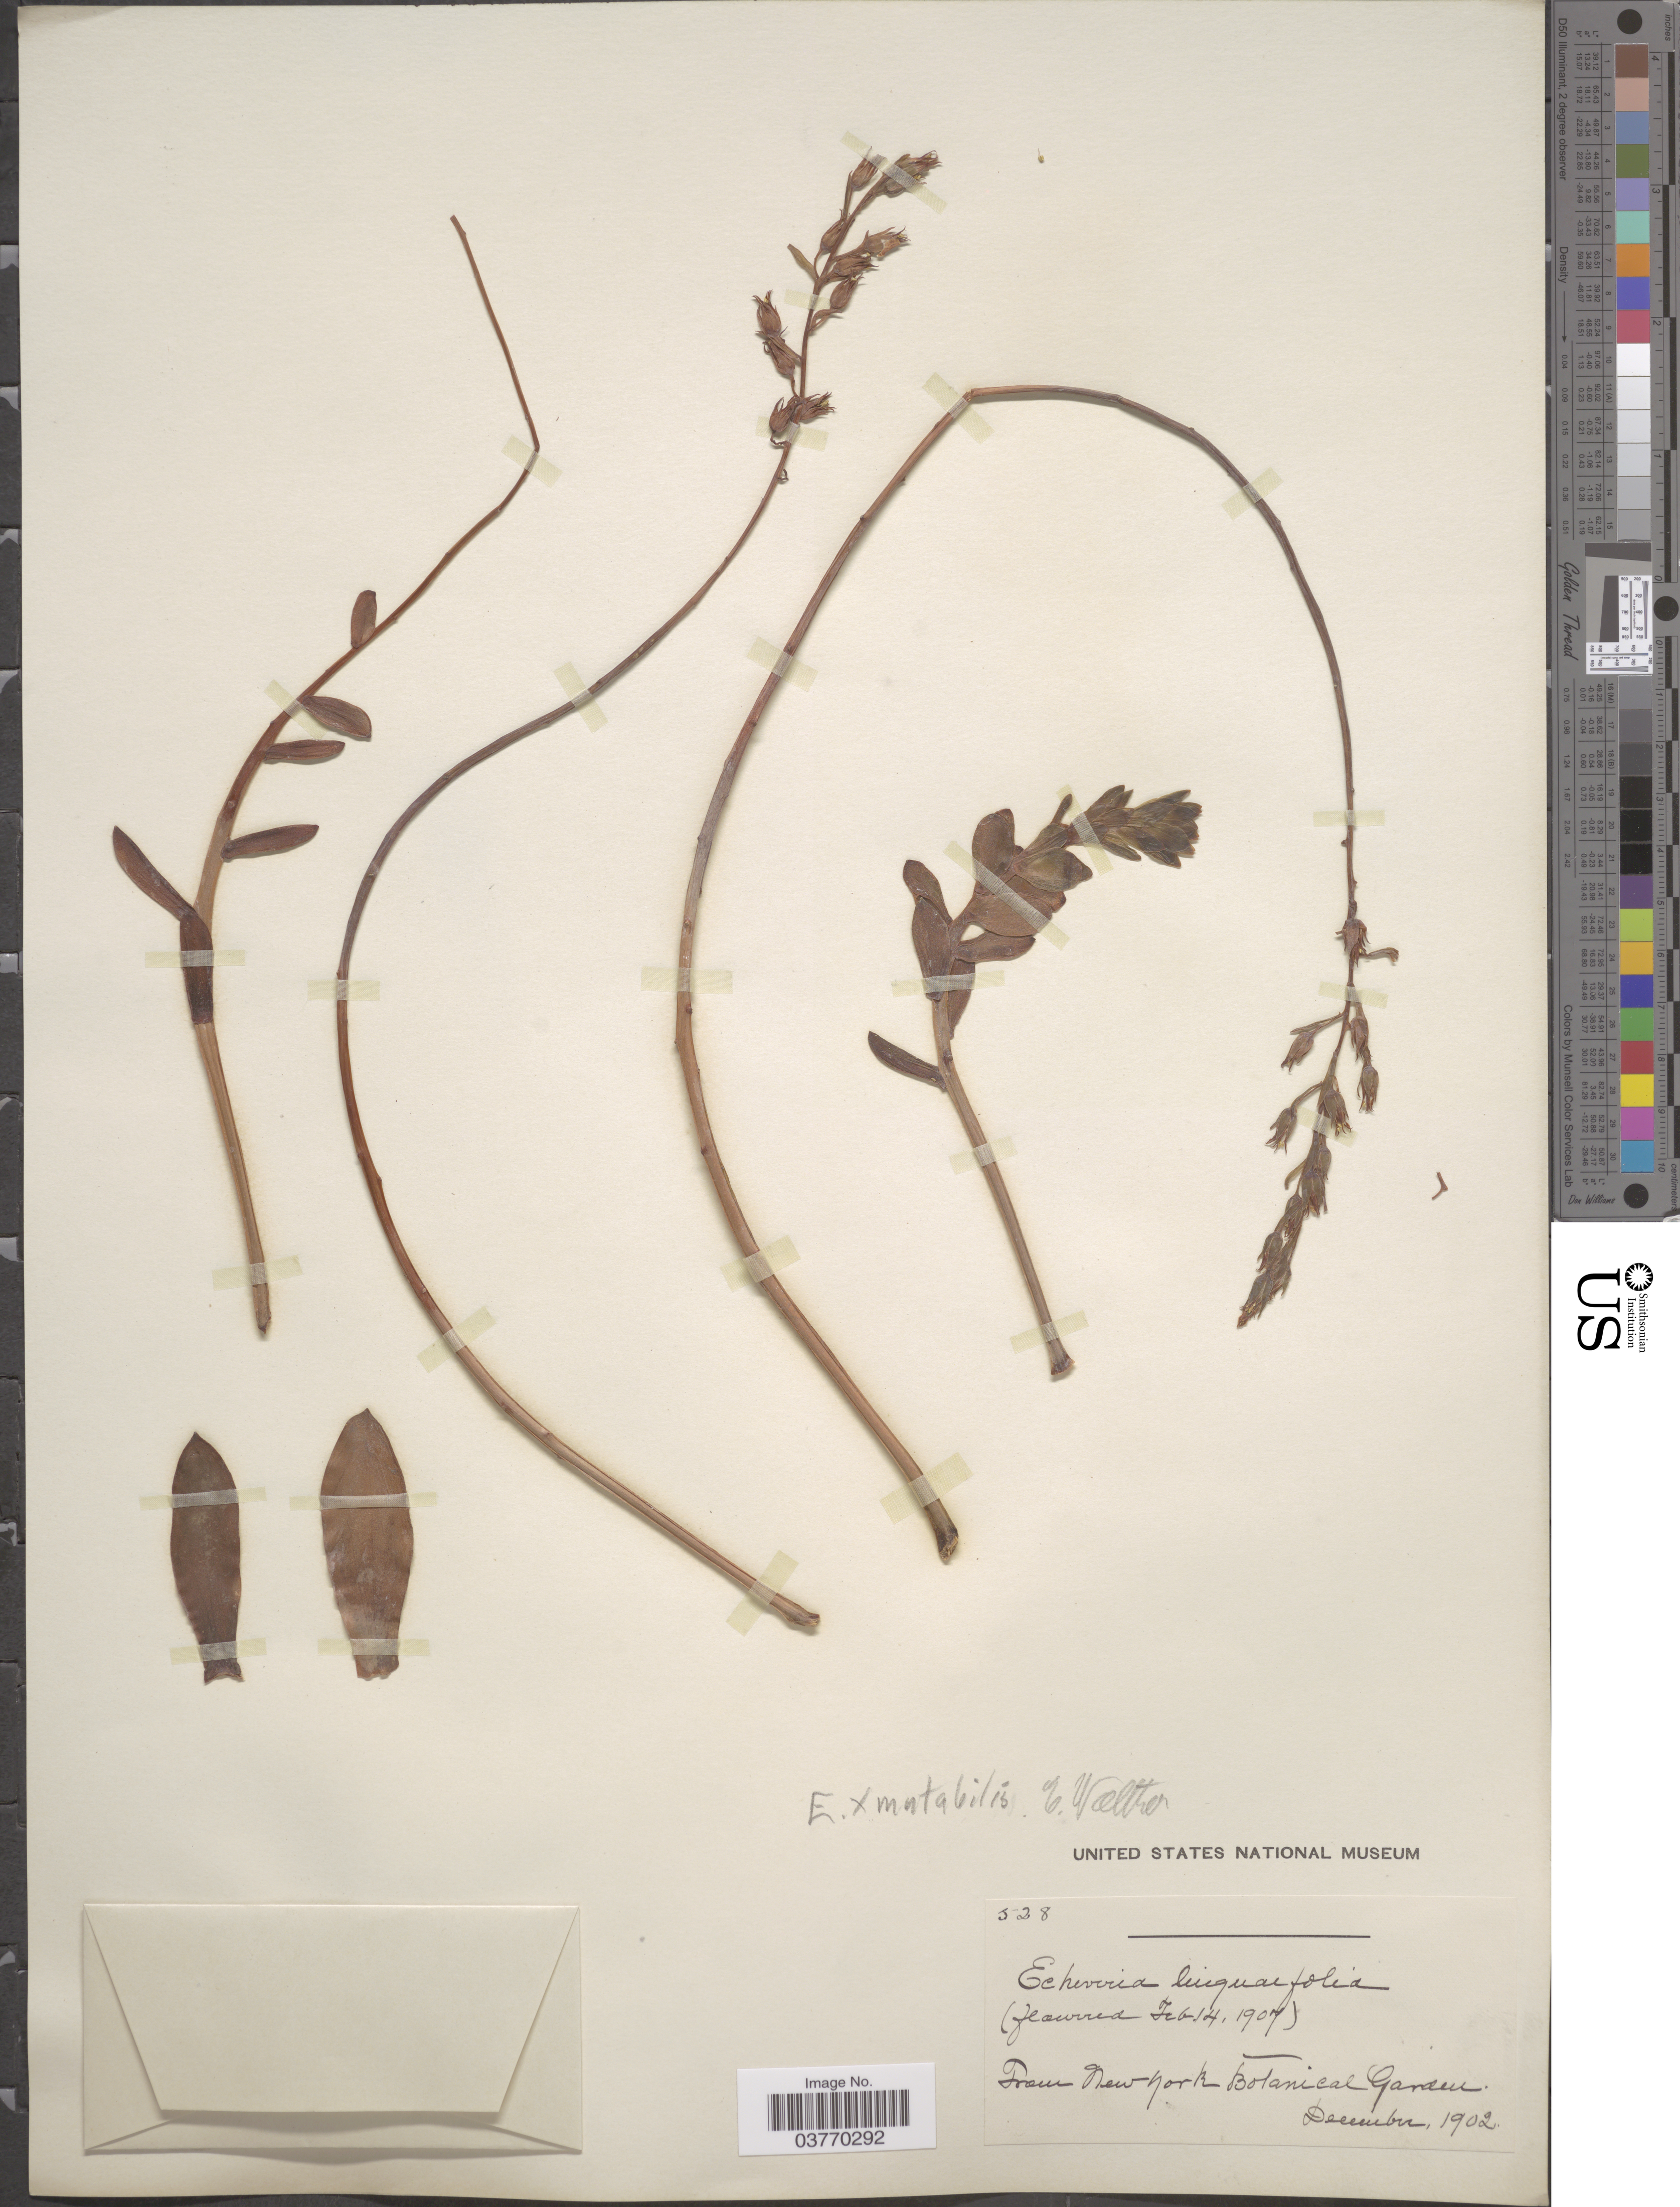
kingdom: Plantae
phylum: Tracheophyta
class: Magnoliopsida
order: Saxifragales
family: Crassulaceae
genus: Echeveria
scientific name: Echeveria x mutabilis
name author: Deleuil ex É. Morren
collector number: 528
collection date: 1902-12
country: United States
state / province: New York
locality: New York Botanical Garden.?